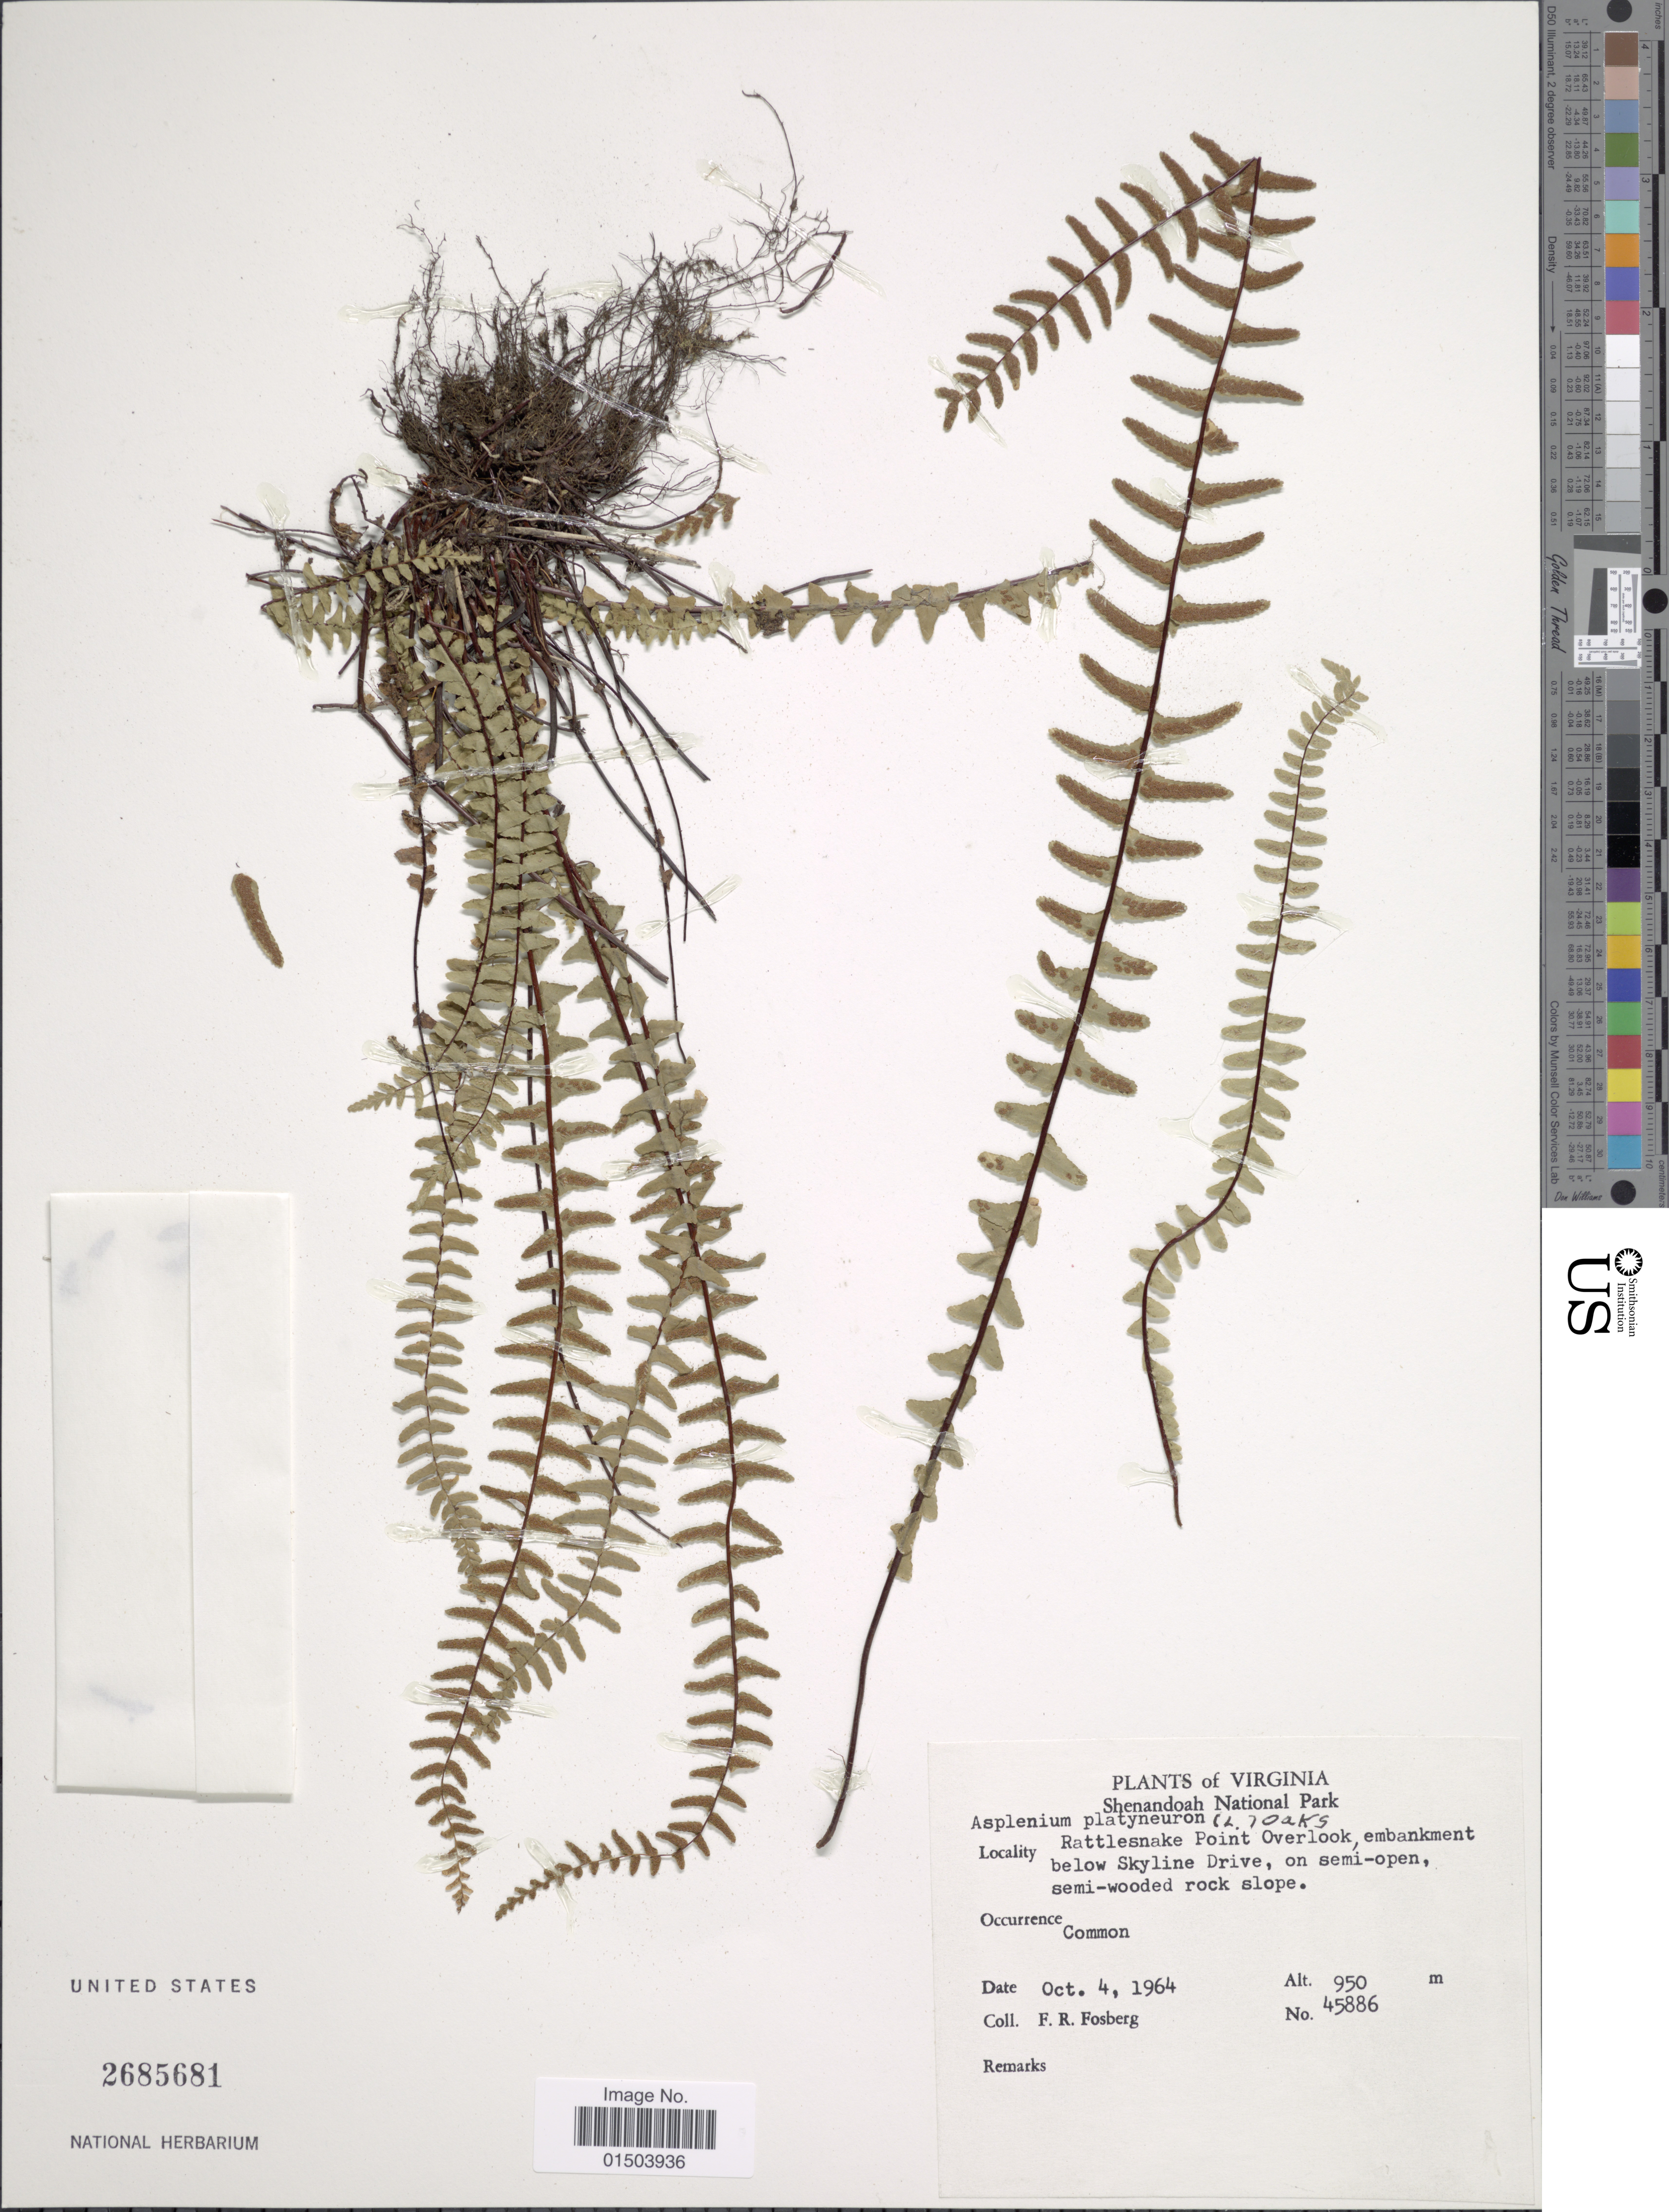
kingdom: Plantae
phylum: Tracheophyta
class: Polypodiopsida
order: Polypodiales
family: Aspleniaceae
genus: Asplenium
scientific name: Asplenium platyneuron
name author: (L.) Britton, Stearns & Poggenb.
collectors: F. R. Fosberg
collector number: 45886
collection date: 1964-10-04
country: United States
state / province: Virginia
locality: Shenandoah National Park. Rattlesnake Point Overlook, embankment below Skyline Drive, on semi-open, semi-wooded rock slope.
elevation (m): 950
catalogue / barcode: US 2685681